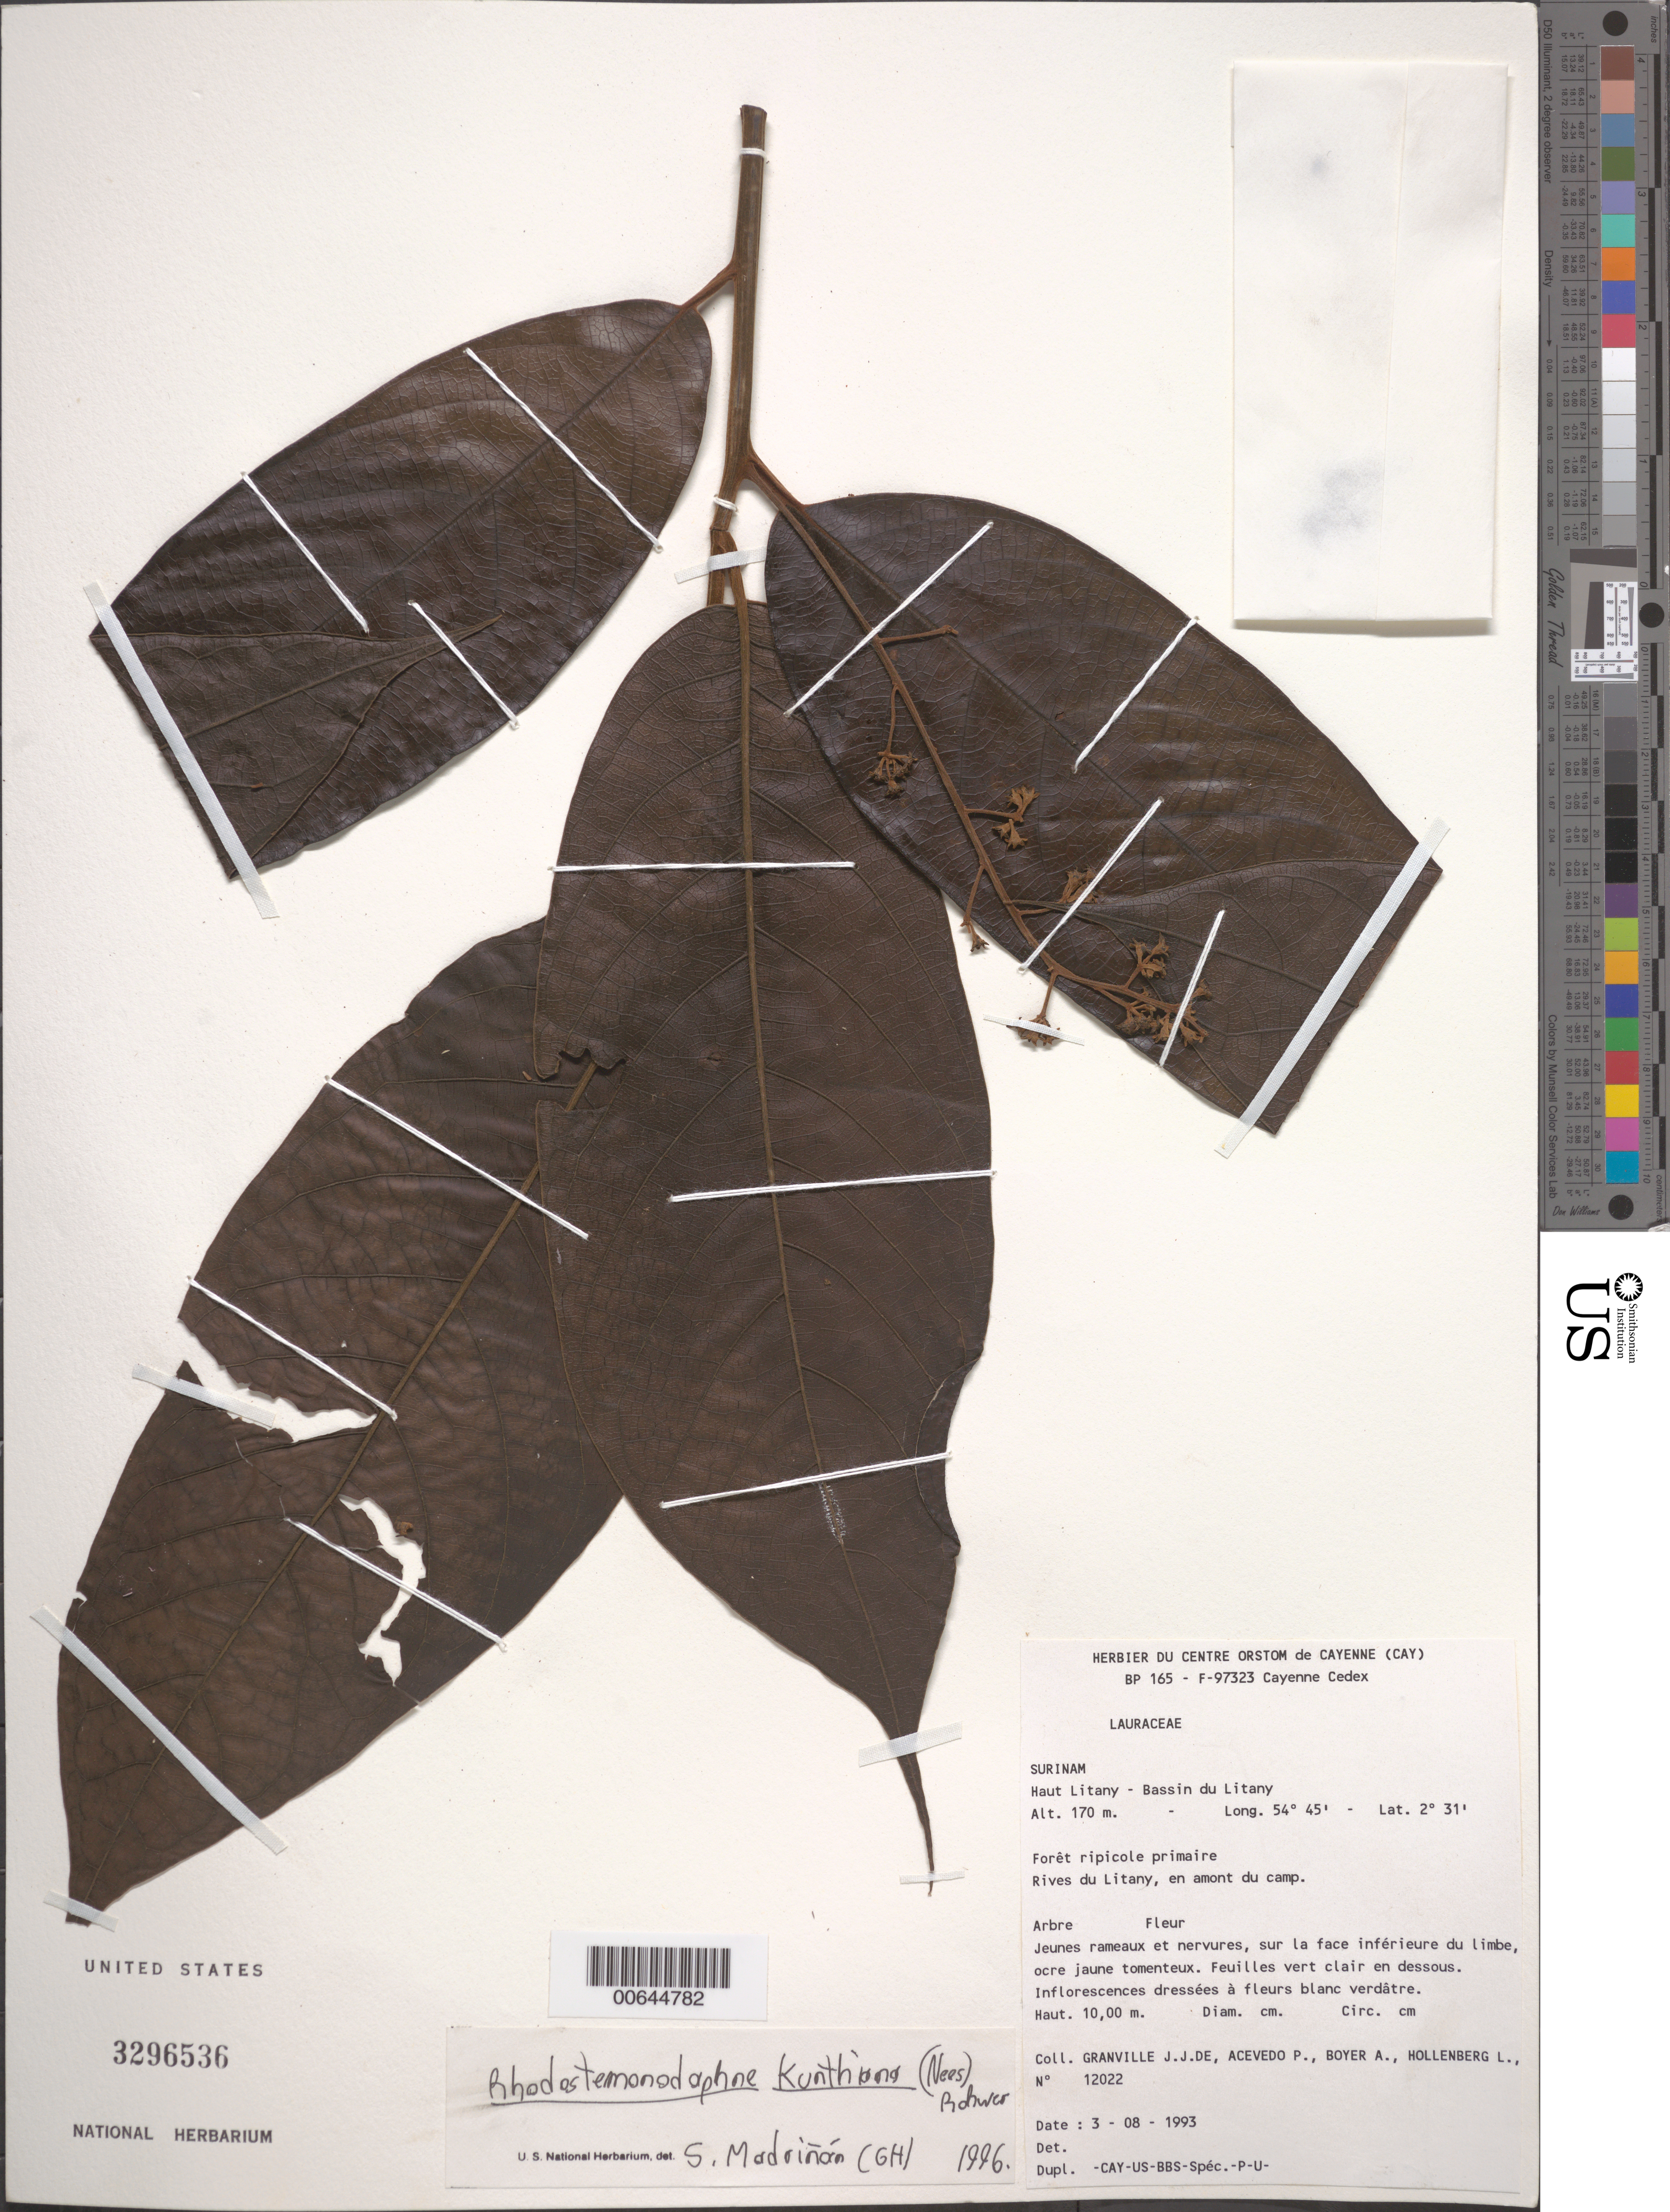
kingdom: Plantae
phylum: Tracheophyta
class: Magnoliopsida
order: Laurales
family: Lauraceae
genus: Rhodostemonodaphne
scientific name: Rhodostemonodaphne kunthiana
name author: (Nees) Rohwer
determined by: Madriñán, S.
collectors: J.-J. de Granville, P. Acevedo-Rodr., A. Boyer & L. Hollenberg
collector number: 12022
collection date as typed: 3-Aug-93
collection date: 1993-08-03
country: Suriname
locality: Haut Litany, Bassin du Litany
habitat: Primary riparian forest, upstream from camp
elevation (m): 170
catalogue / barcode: US 3296536